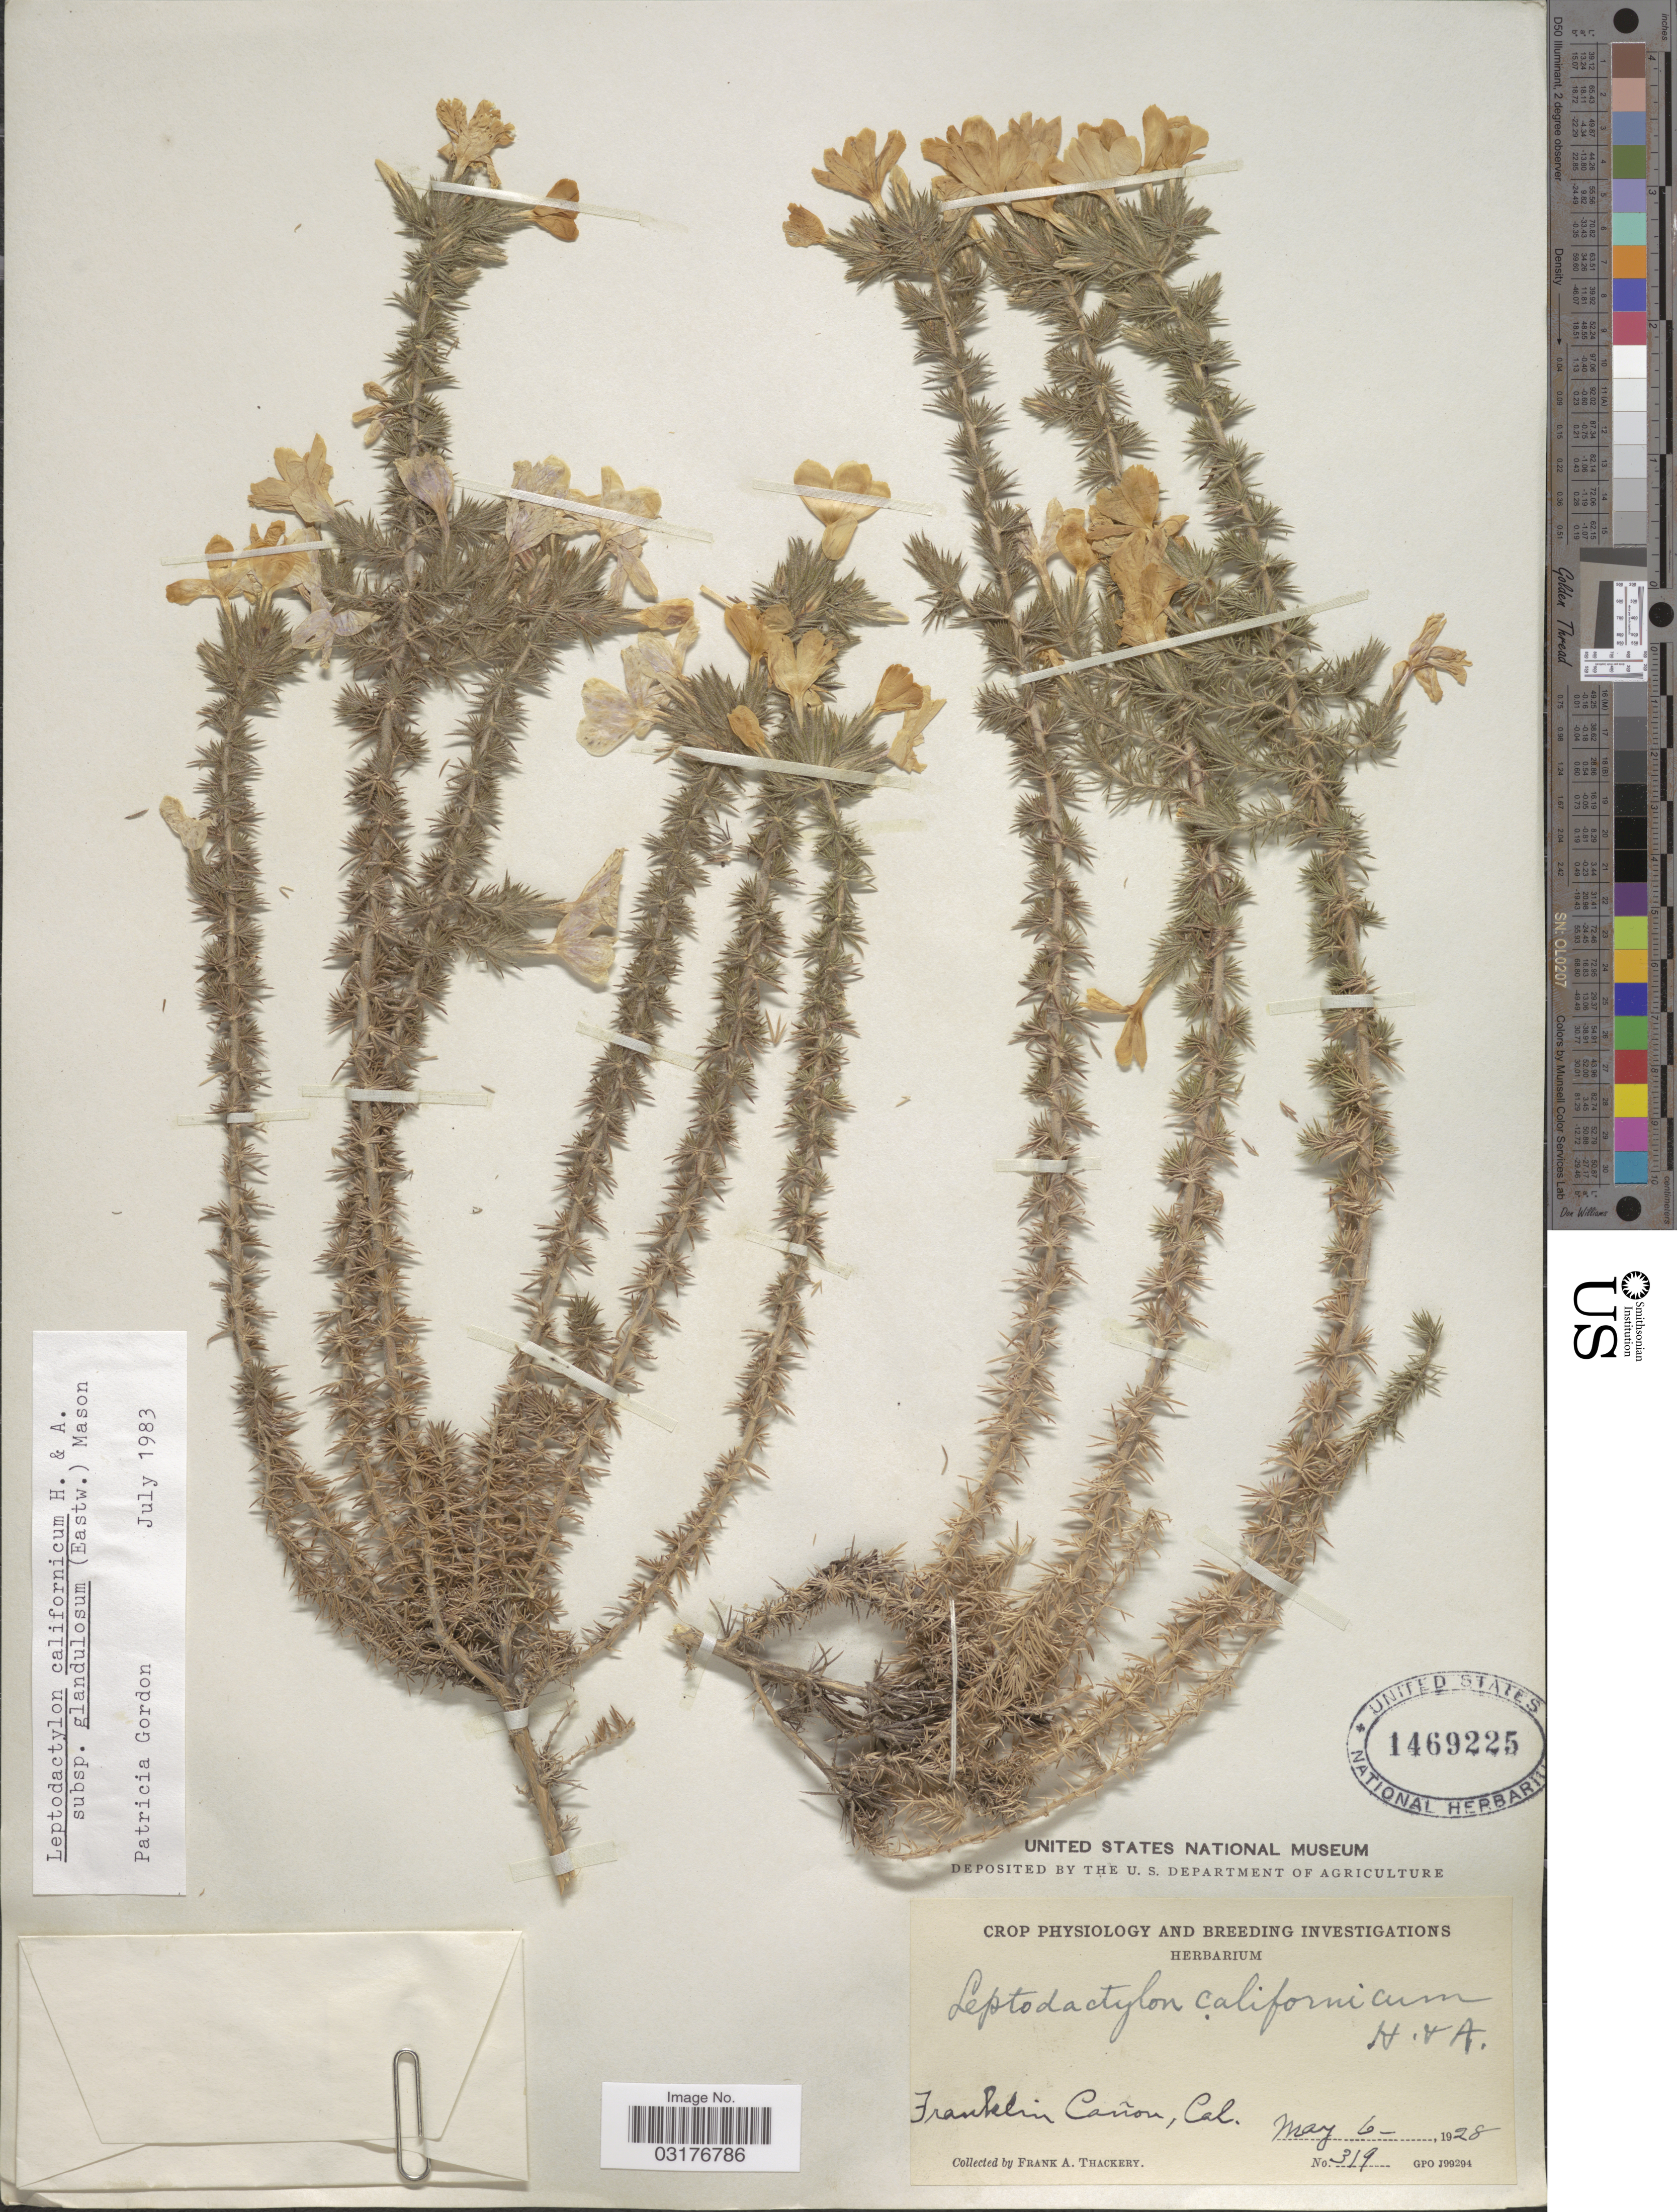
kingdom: Plantae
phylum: Tracheophyta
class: Magnoliopsida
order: Ericales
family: Polemoniaceae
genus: Linanthus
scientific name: Linanthus californicus subsp. glandulosus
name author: (Eastw.) J.M. Porter & R. Patt.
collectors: F. Thackery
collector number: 319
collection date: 1928-05-06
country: United States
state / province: California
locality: Franklin Cañon.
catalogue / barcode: US 1469225